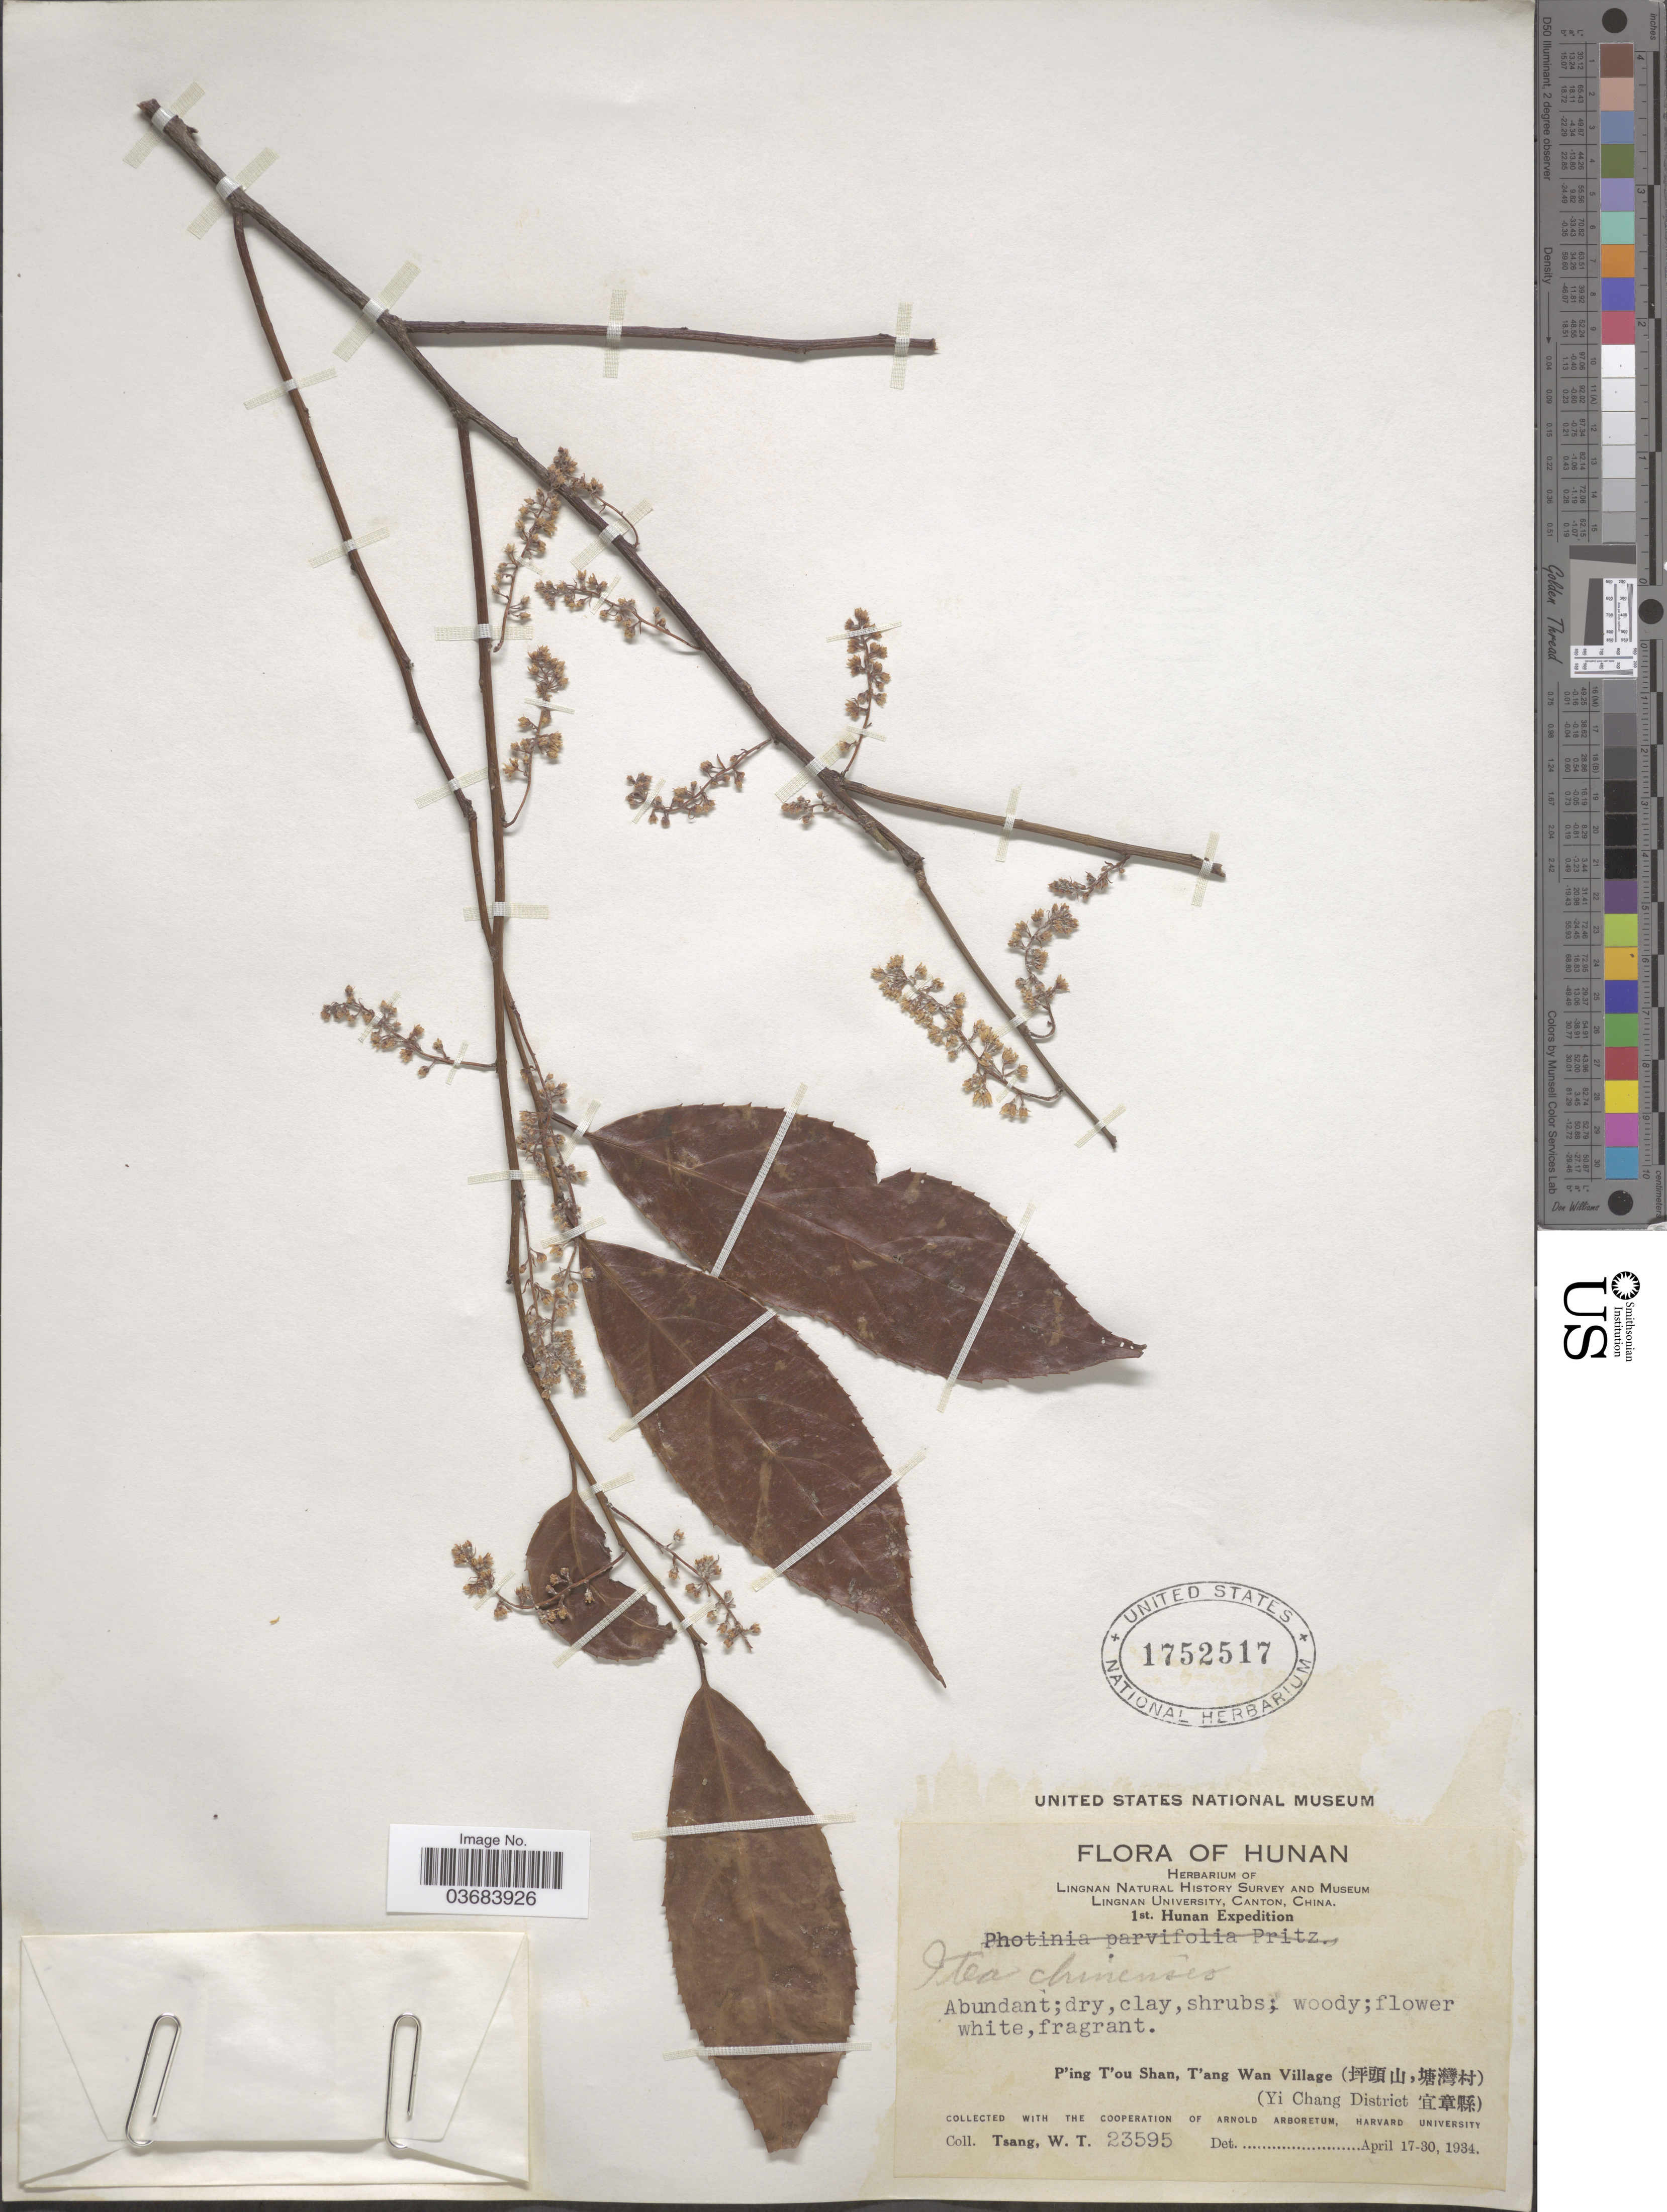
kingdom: Plantae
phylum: Tracheophyta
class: Magnoliopsida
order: Saxifragales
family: Iteaceae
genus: Itea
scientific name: Itea chinensis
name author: W. Hook. & H.J. Arn.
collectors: W. T. Tsang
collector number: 23595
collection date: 1934-04-17/1934-04-30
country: China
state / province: Hunan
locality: Lingnan Natural History Survey. 1st Hunan Expedition. P'ing T'ou Shan, T'ang Wan Village (X,X) (Yi Chang District X).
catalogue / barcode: US 1752517